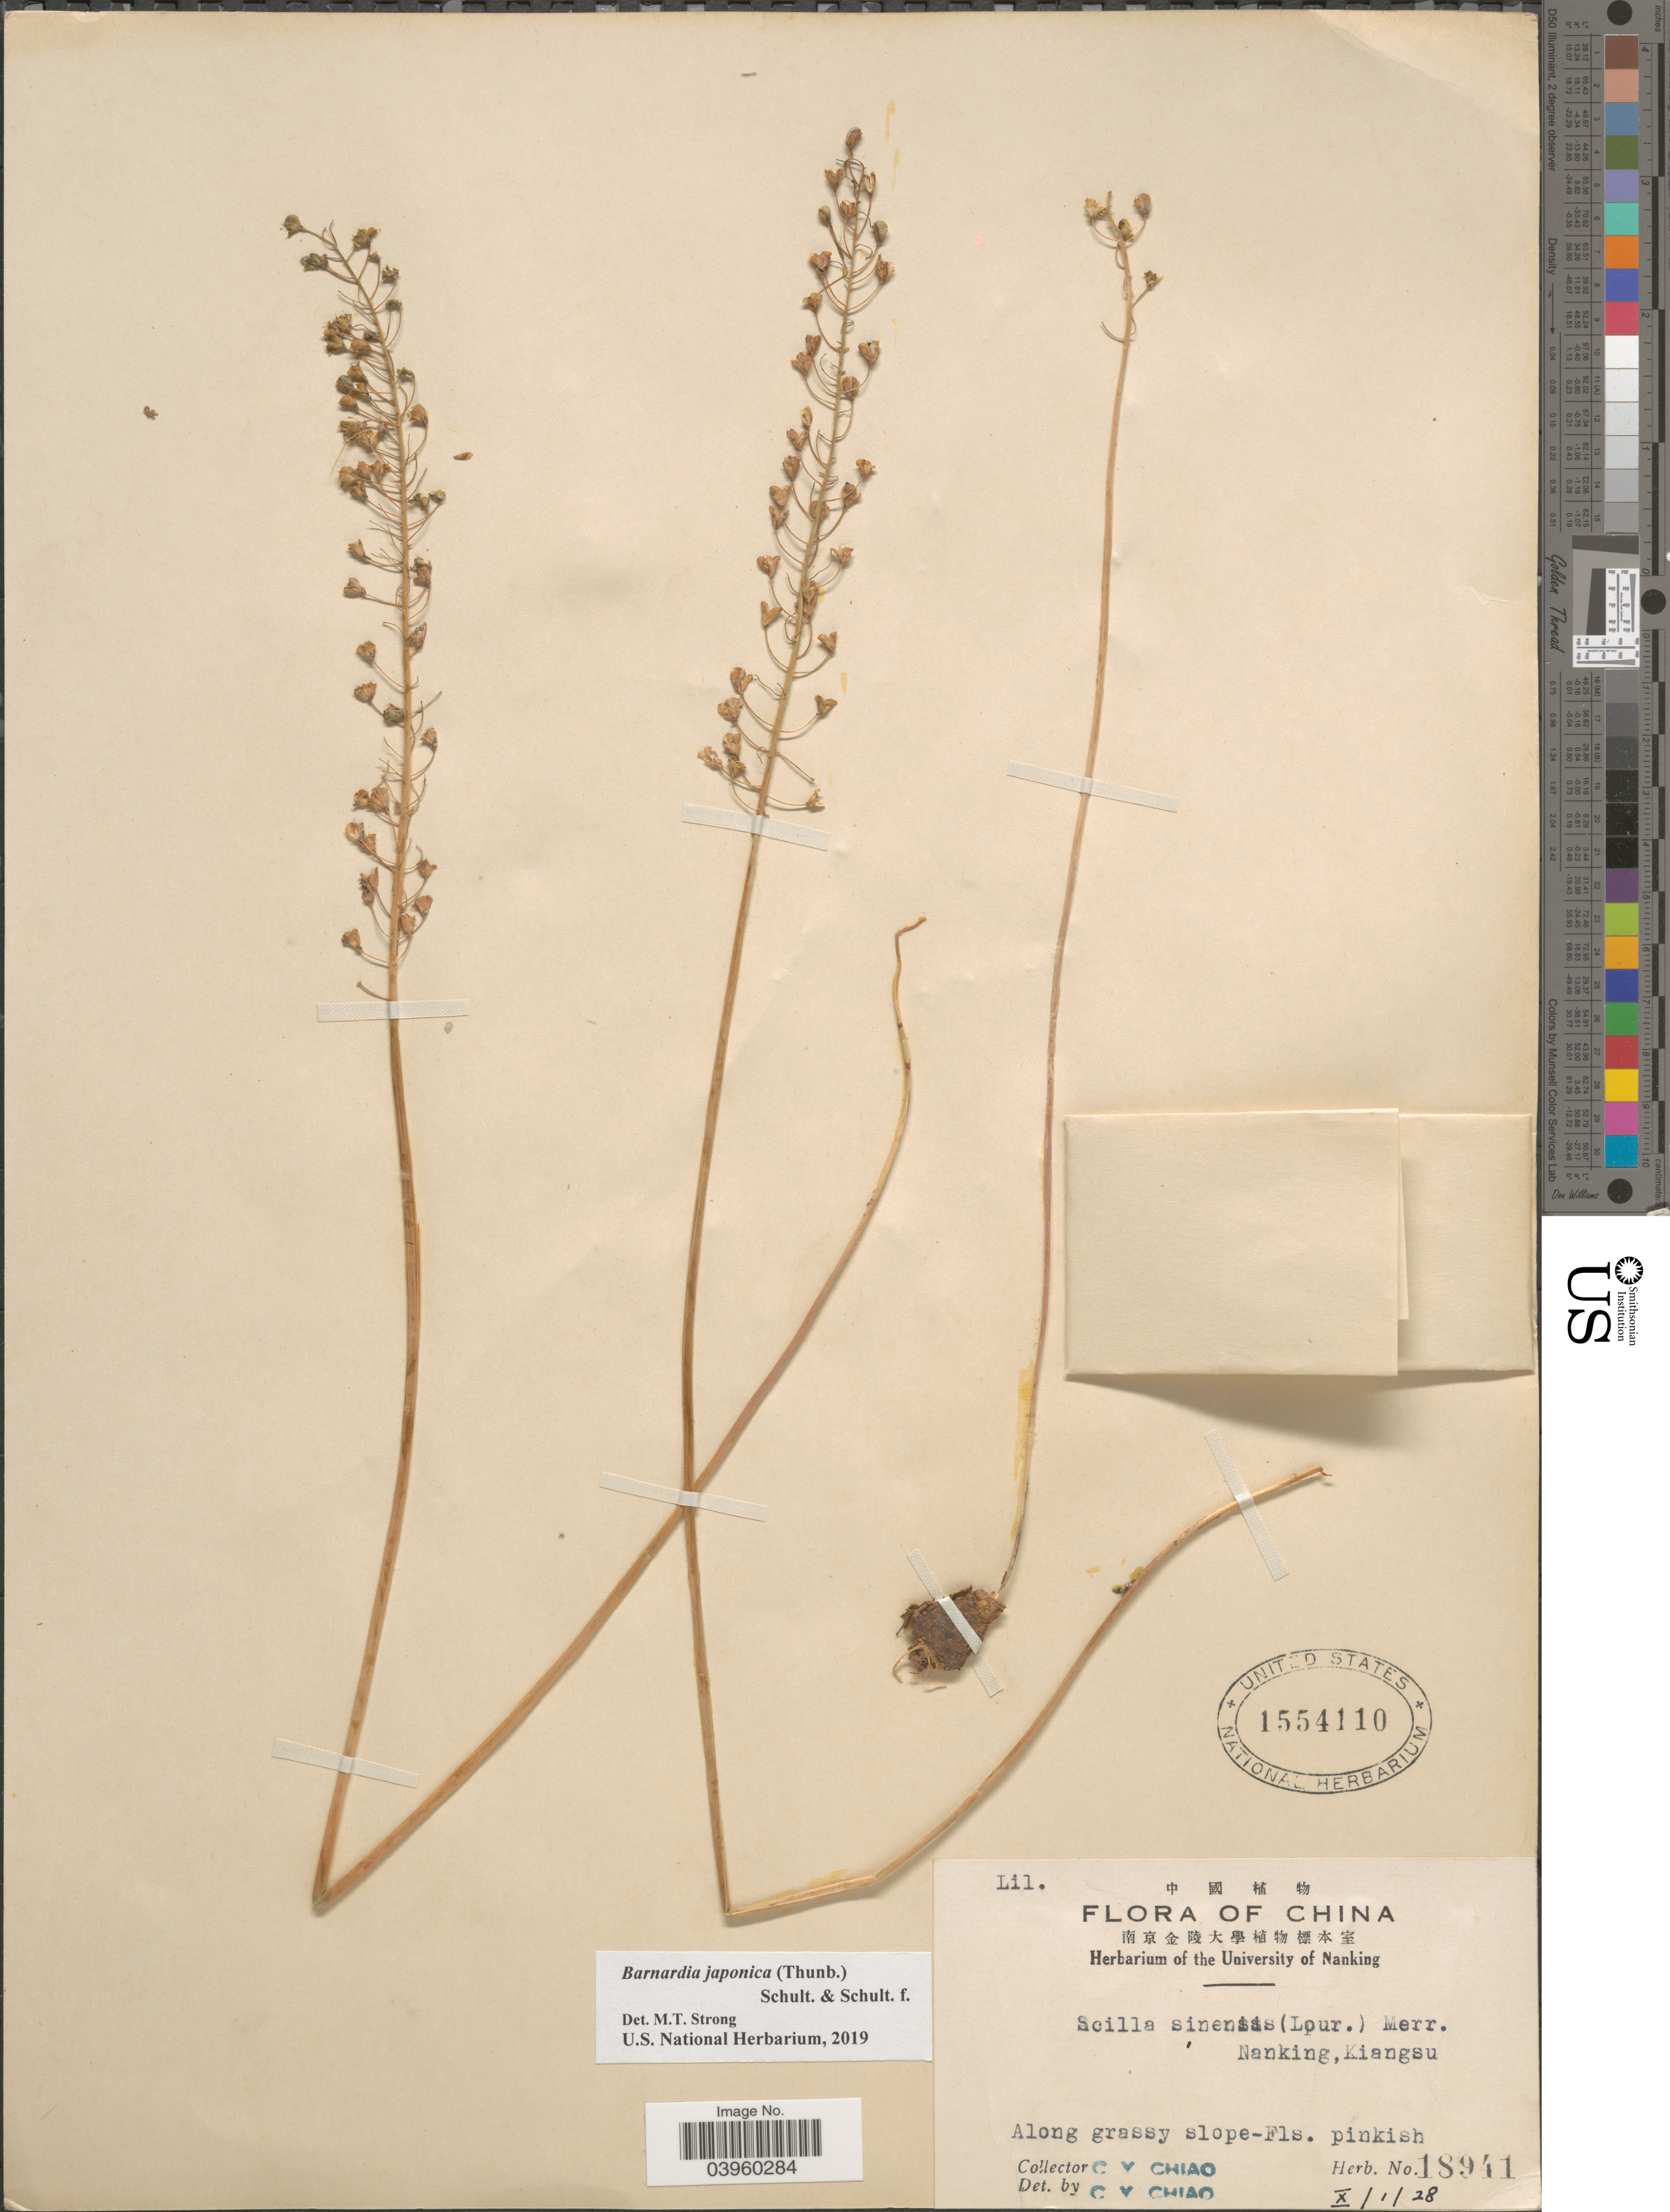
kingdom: Plantae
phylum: Tracheophyta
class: Liliopsida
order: Asparagales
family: Asparagaceae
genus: Barnardia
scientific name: Barnardia japonica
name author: (Thunb.) Schult. & Schult. f.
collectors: C. Y. Chiao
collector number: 18941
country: China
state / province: Jiangsu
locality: Nanking, Kiangsu.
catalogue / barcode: US 1554110